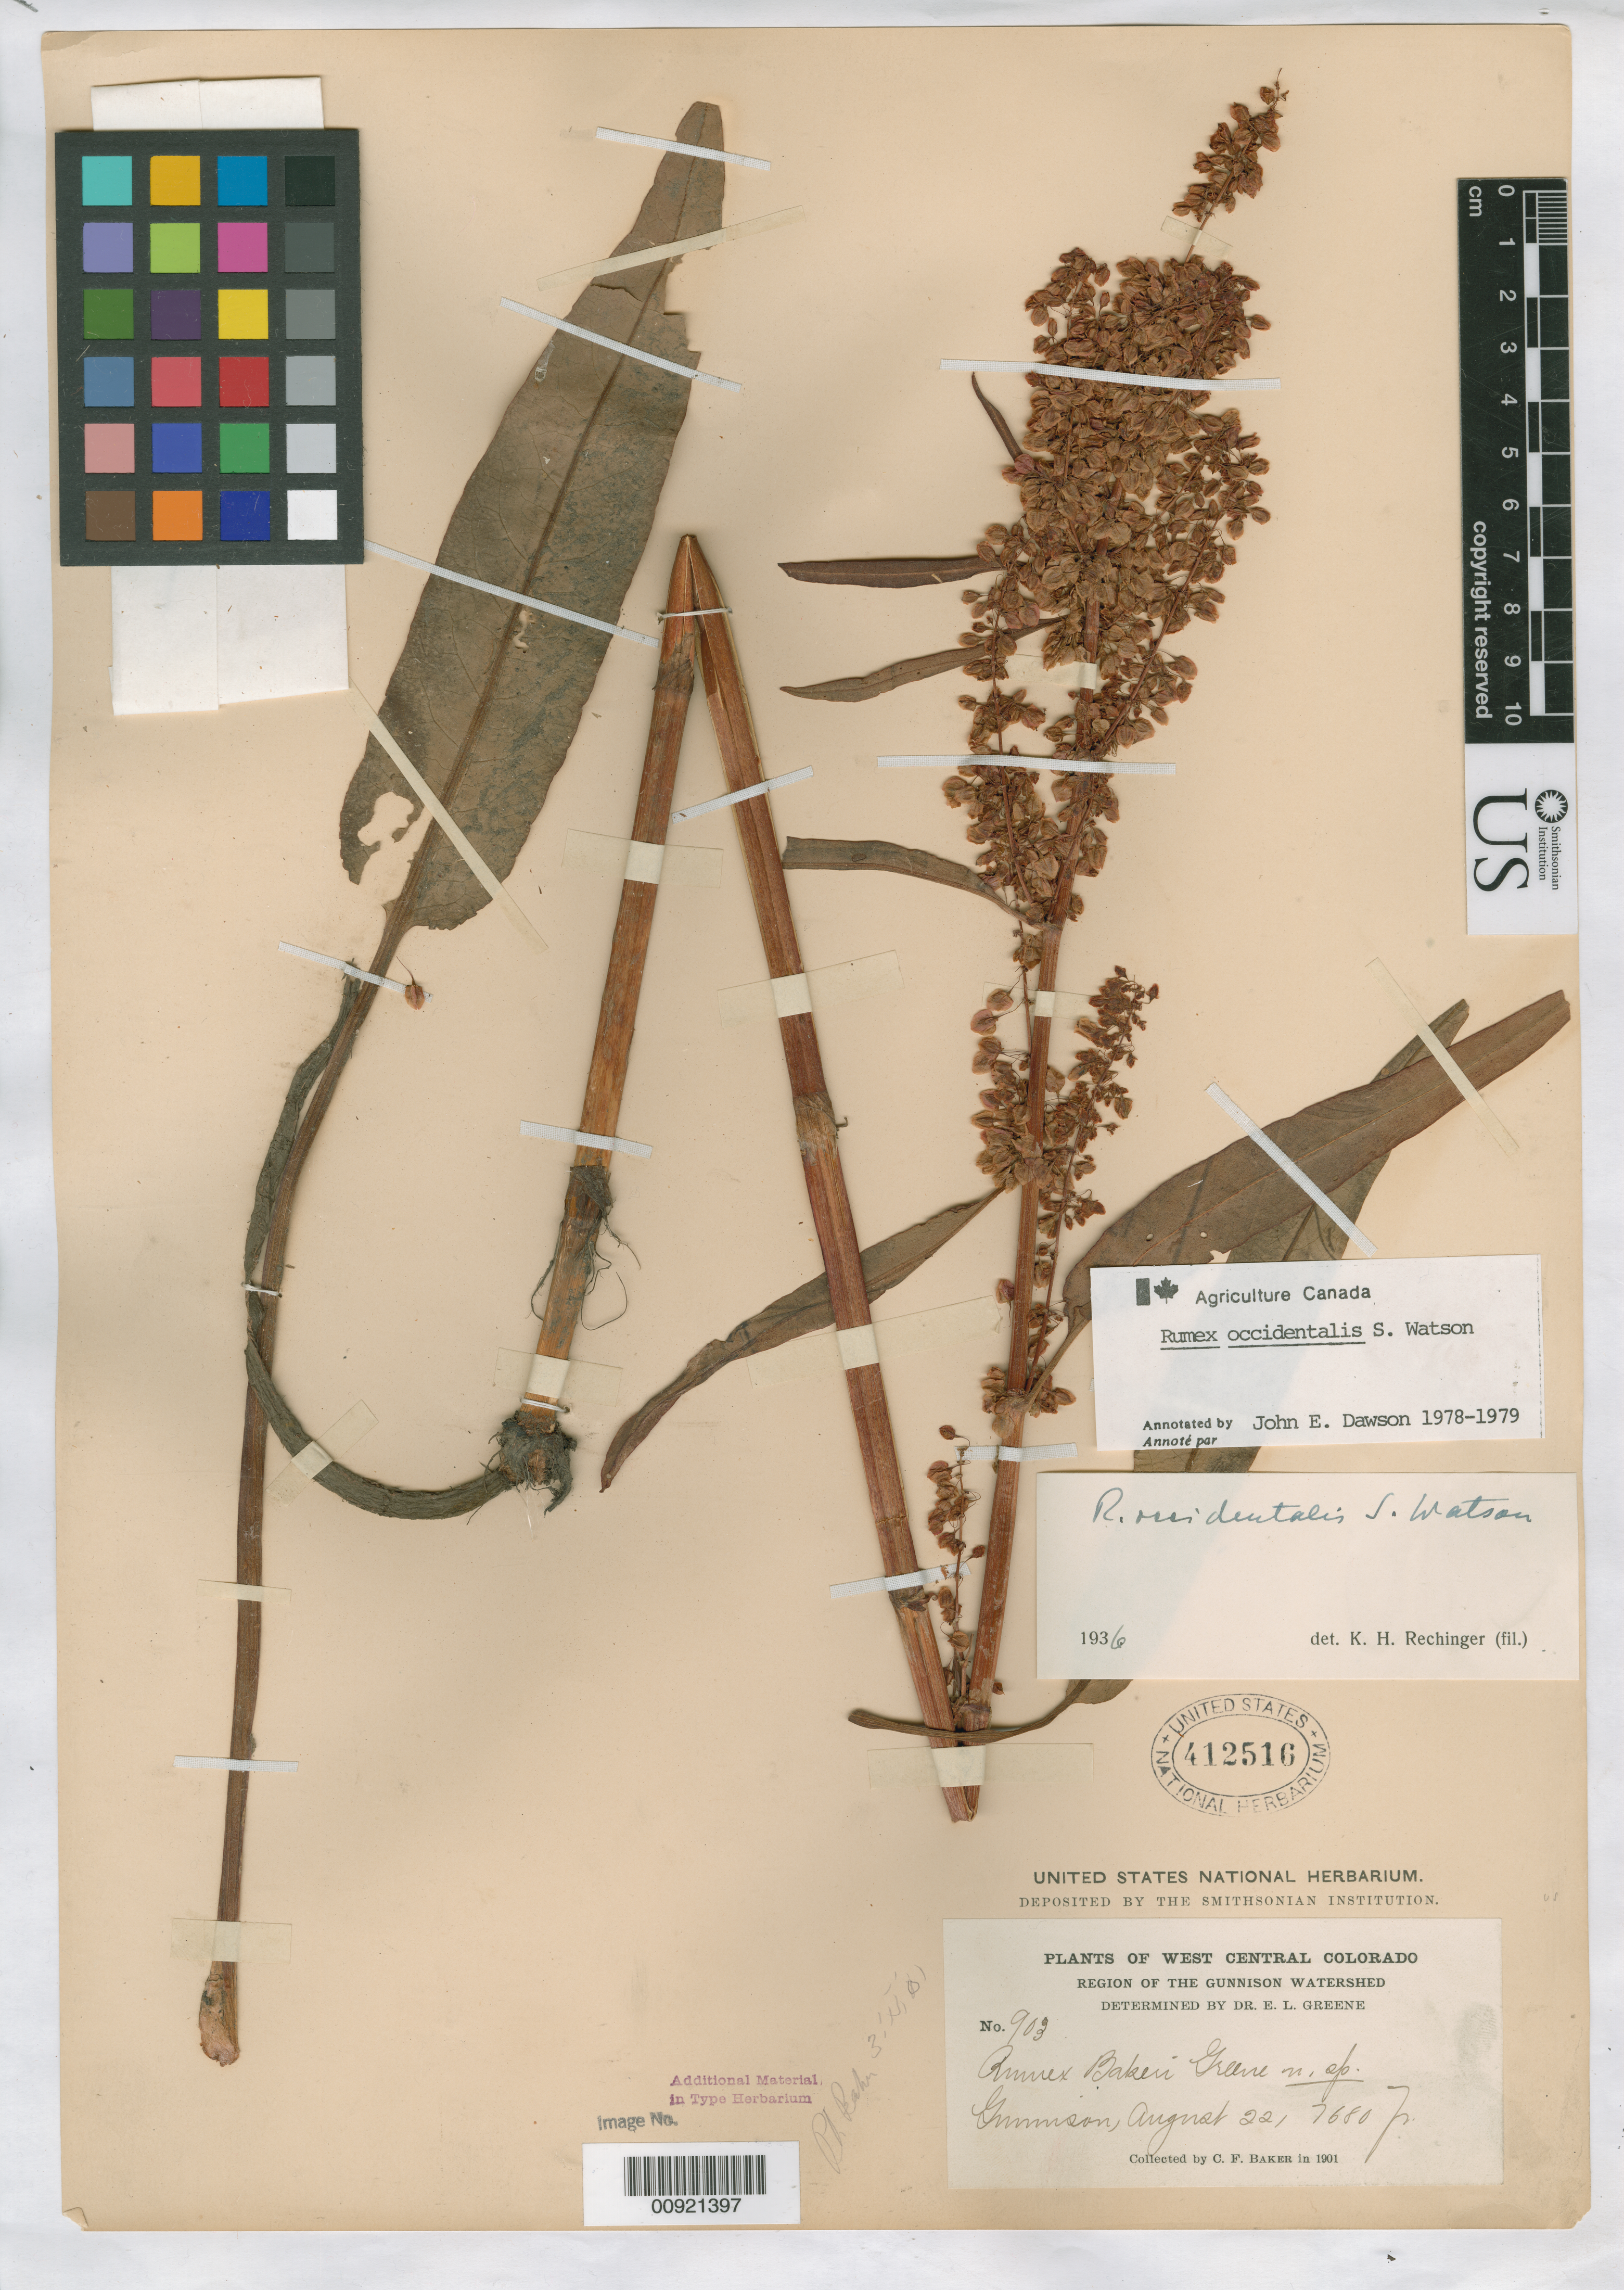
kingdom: Plantae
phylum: Tracheophyta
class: Magnoliopsida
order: Caryophyllales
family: Polygonaceae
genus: Rumex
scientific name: Rumex bakeri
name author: Greene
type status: Isolectotype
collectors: C. F. Baker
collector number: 903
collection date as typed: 22 Aug 1901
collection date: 1901-08-22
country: United States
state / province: Colorado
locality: West Central Colorado, Gunnison.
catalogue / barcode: US 412516